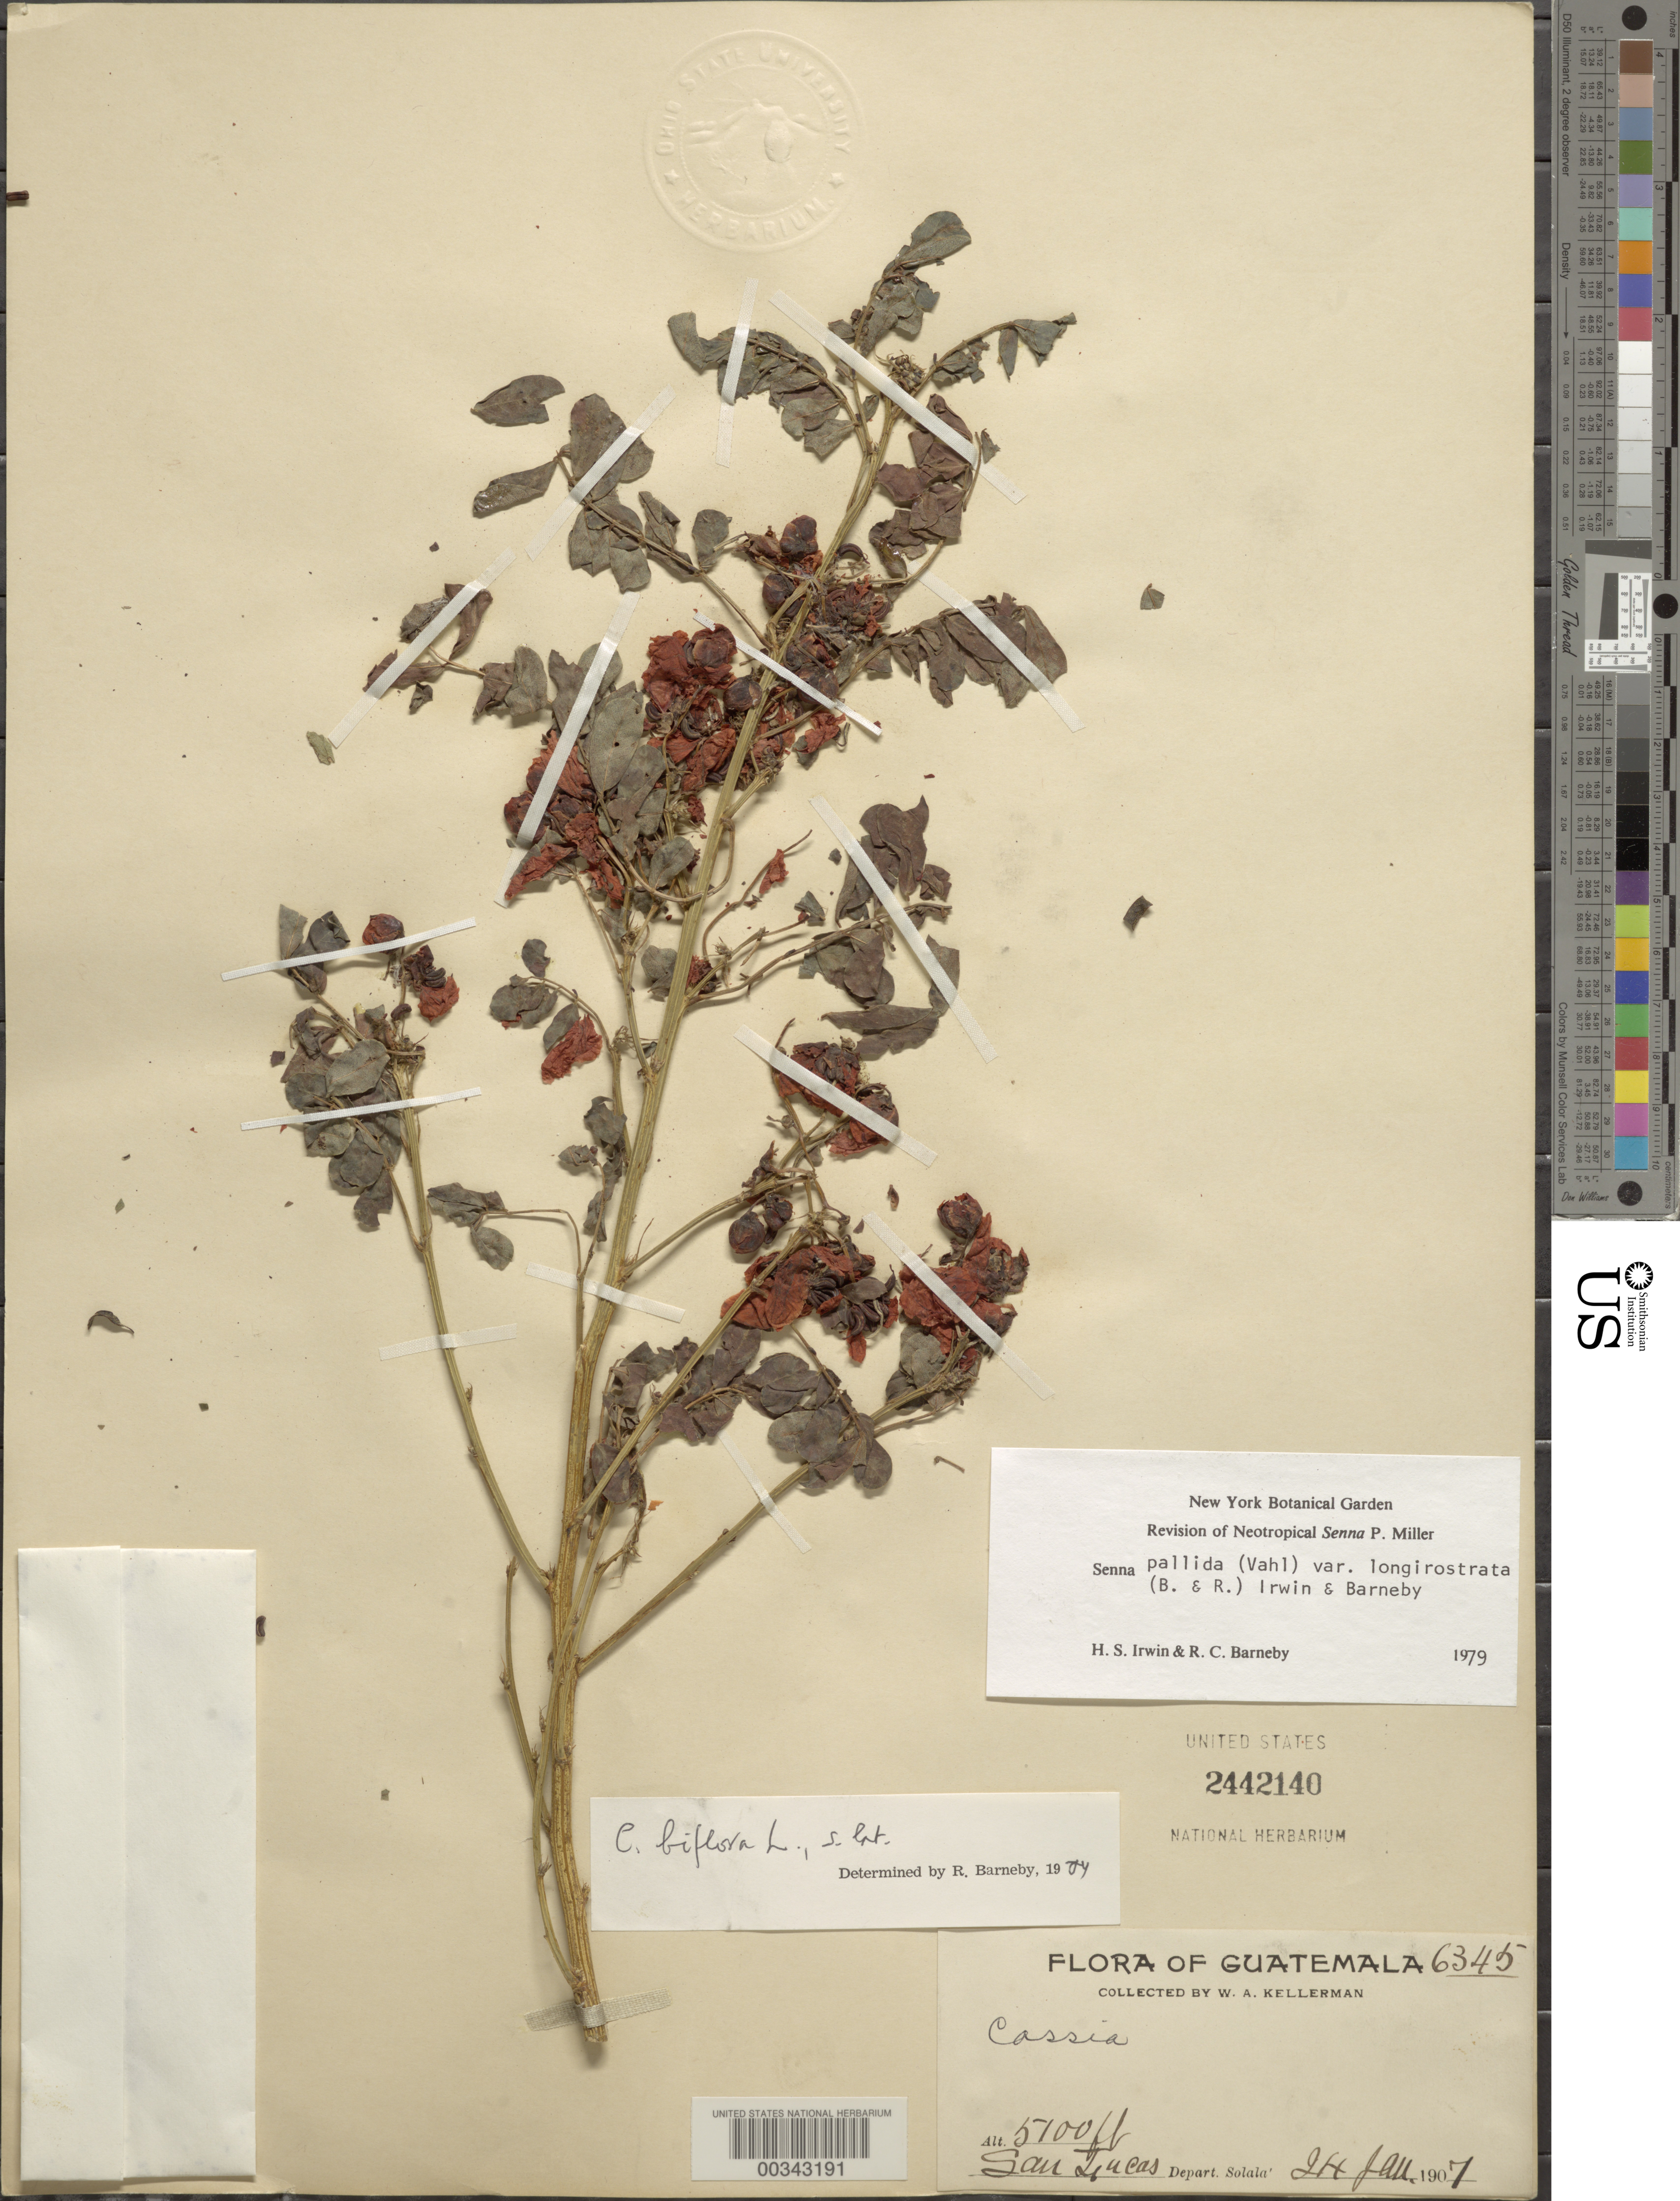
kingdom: Plantae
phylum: Tracheophyta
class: Magnoliopsida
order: Fabales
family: Fabaceae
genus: Senna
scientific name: Senna pallida var. cordillerae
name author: H.S. Irwin & Barneby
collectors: W. A. Kellerman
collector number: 6345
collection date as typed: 24 Jan 1907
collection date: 1907-01-24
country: Guatemala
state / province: Sololá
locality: San Lucas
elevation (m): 1554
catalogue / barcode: US 2442140